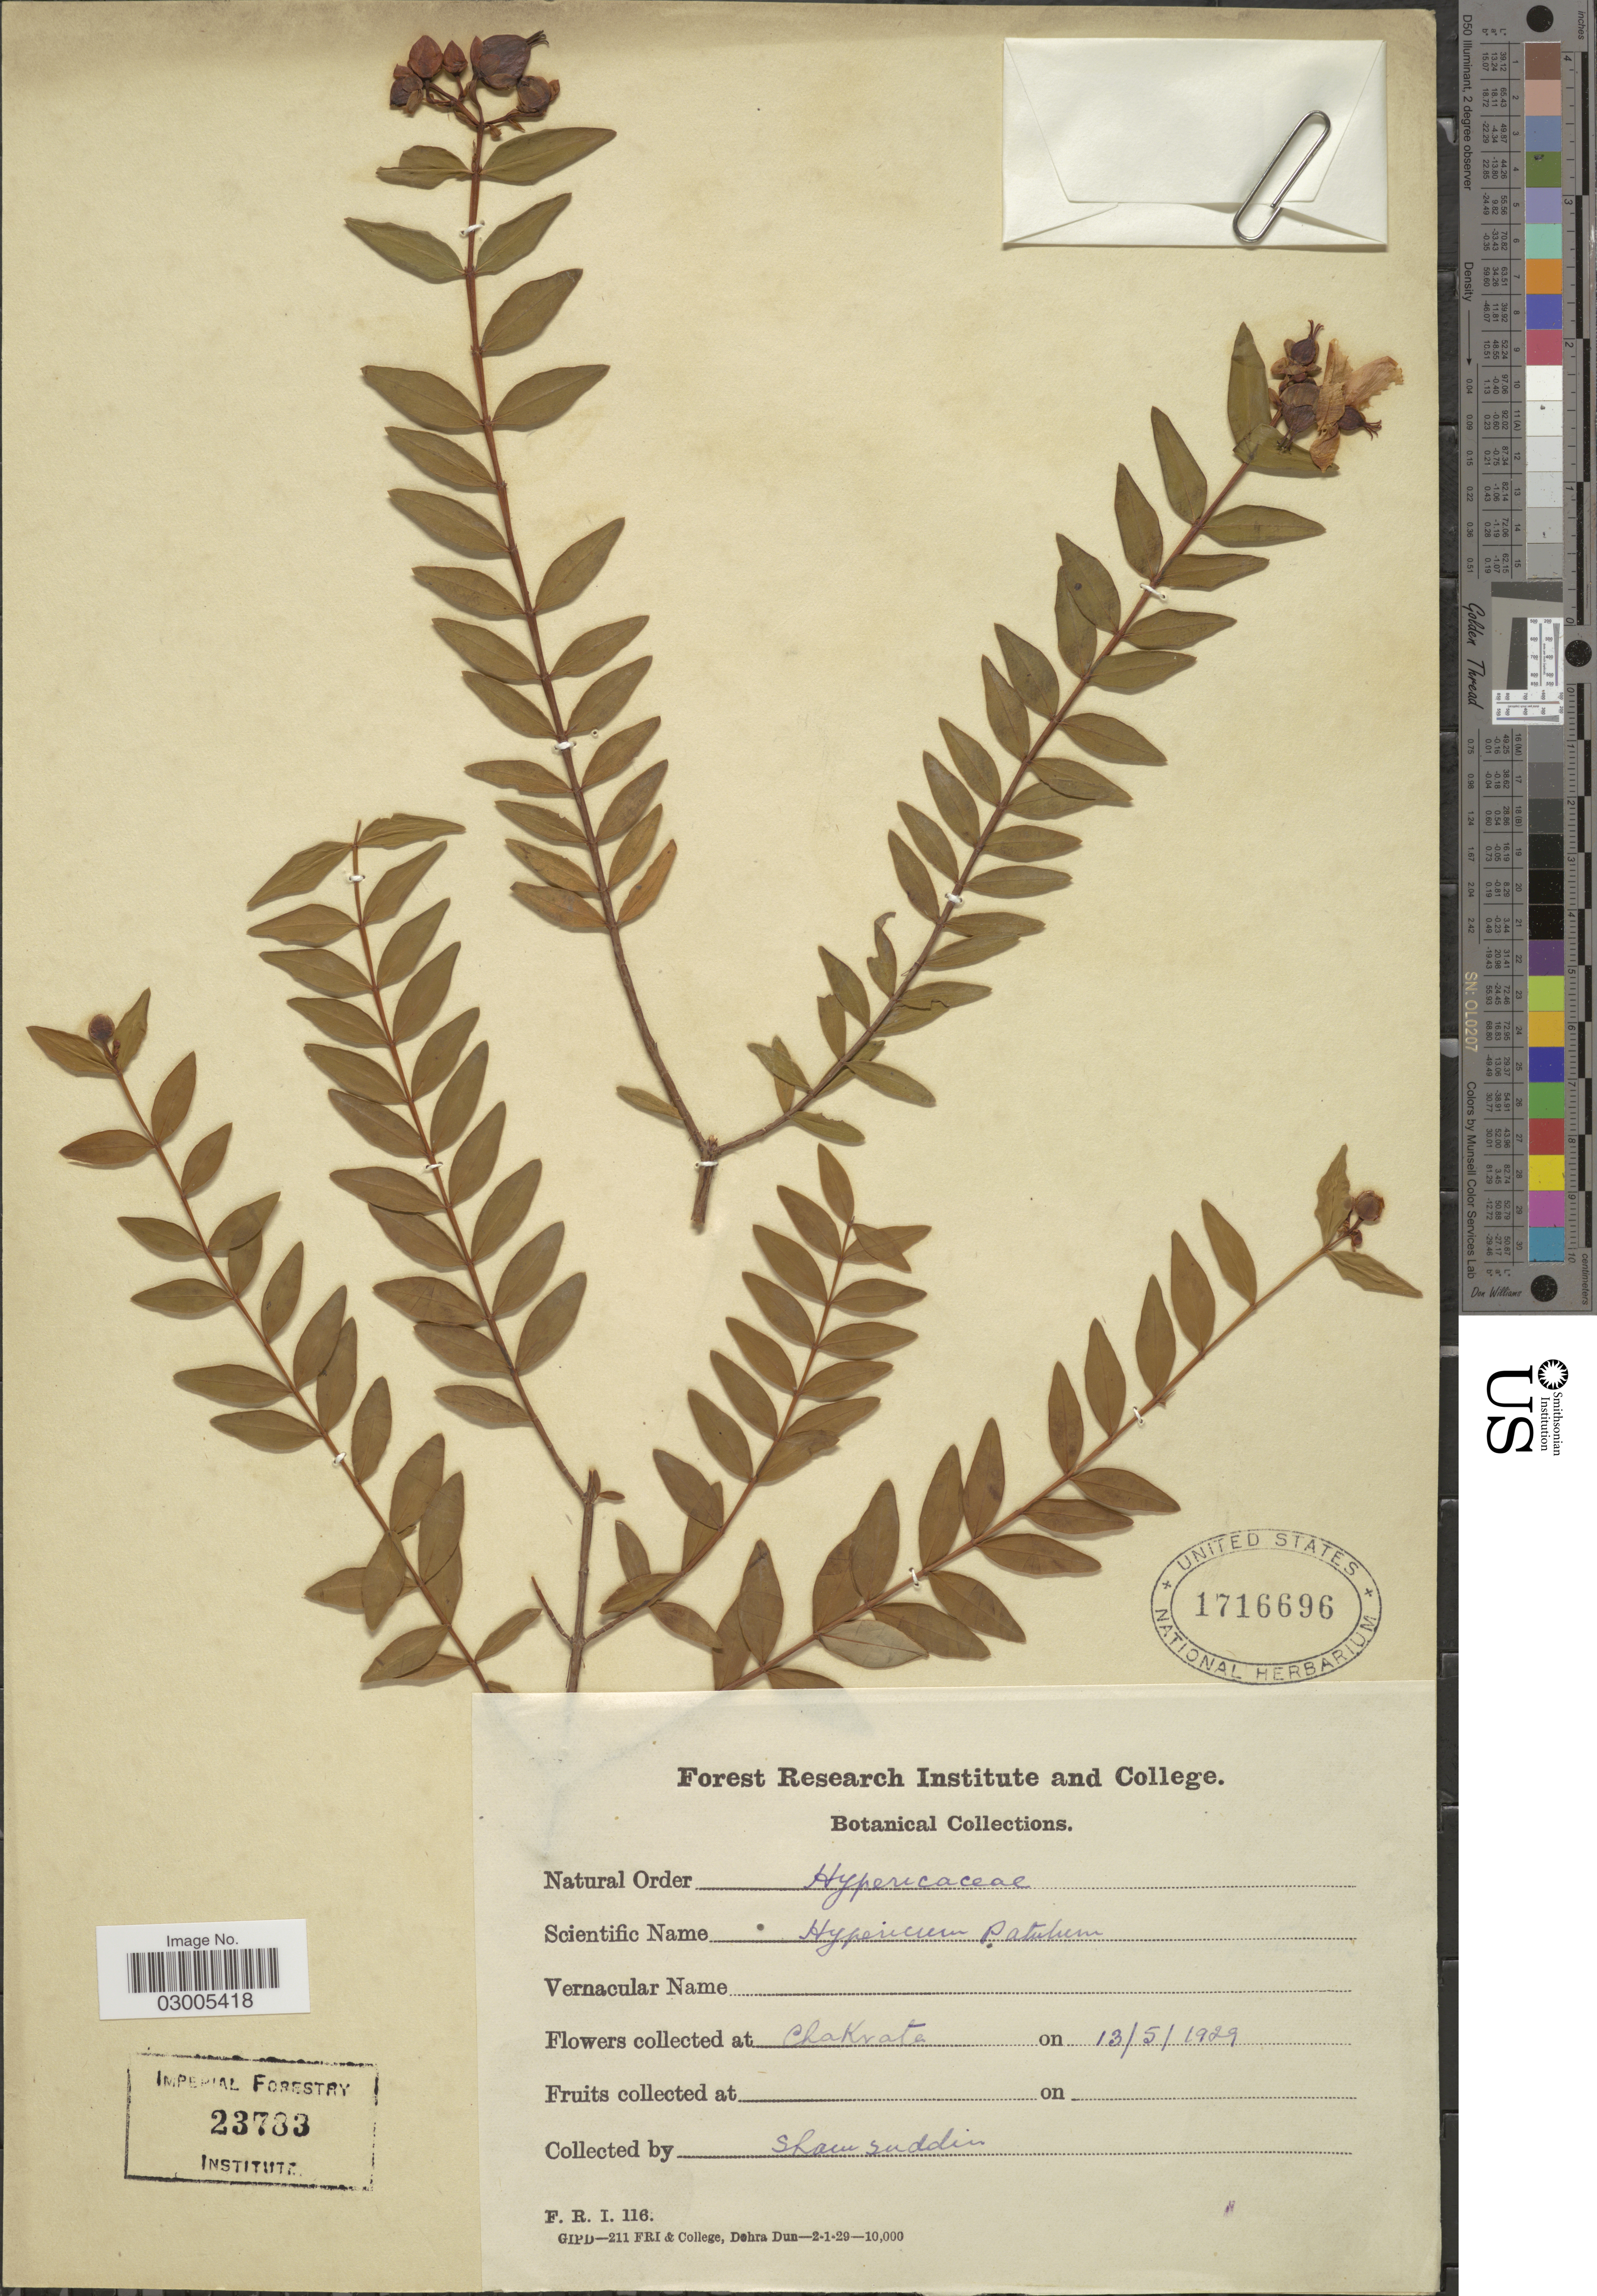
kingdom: Plantae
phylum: Tracheophyta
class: Magnoliopsida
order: Malpighiales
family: Hypericaceae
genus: Hypericum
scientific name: Hypericum patulum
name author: Thunb.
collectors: Shamsuddin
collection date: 1929-05-13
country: India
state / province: Uttarakhand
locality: Chakrata.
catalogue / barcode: US 1716696